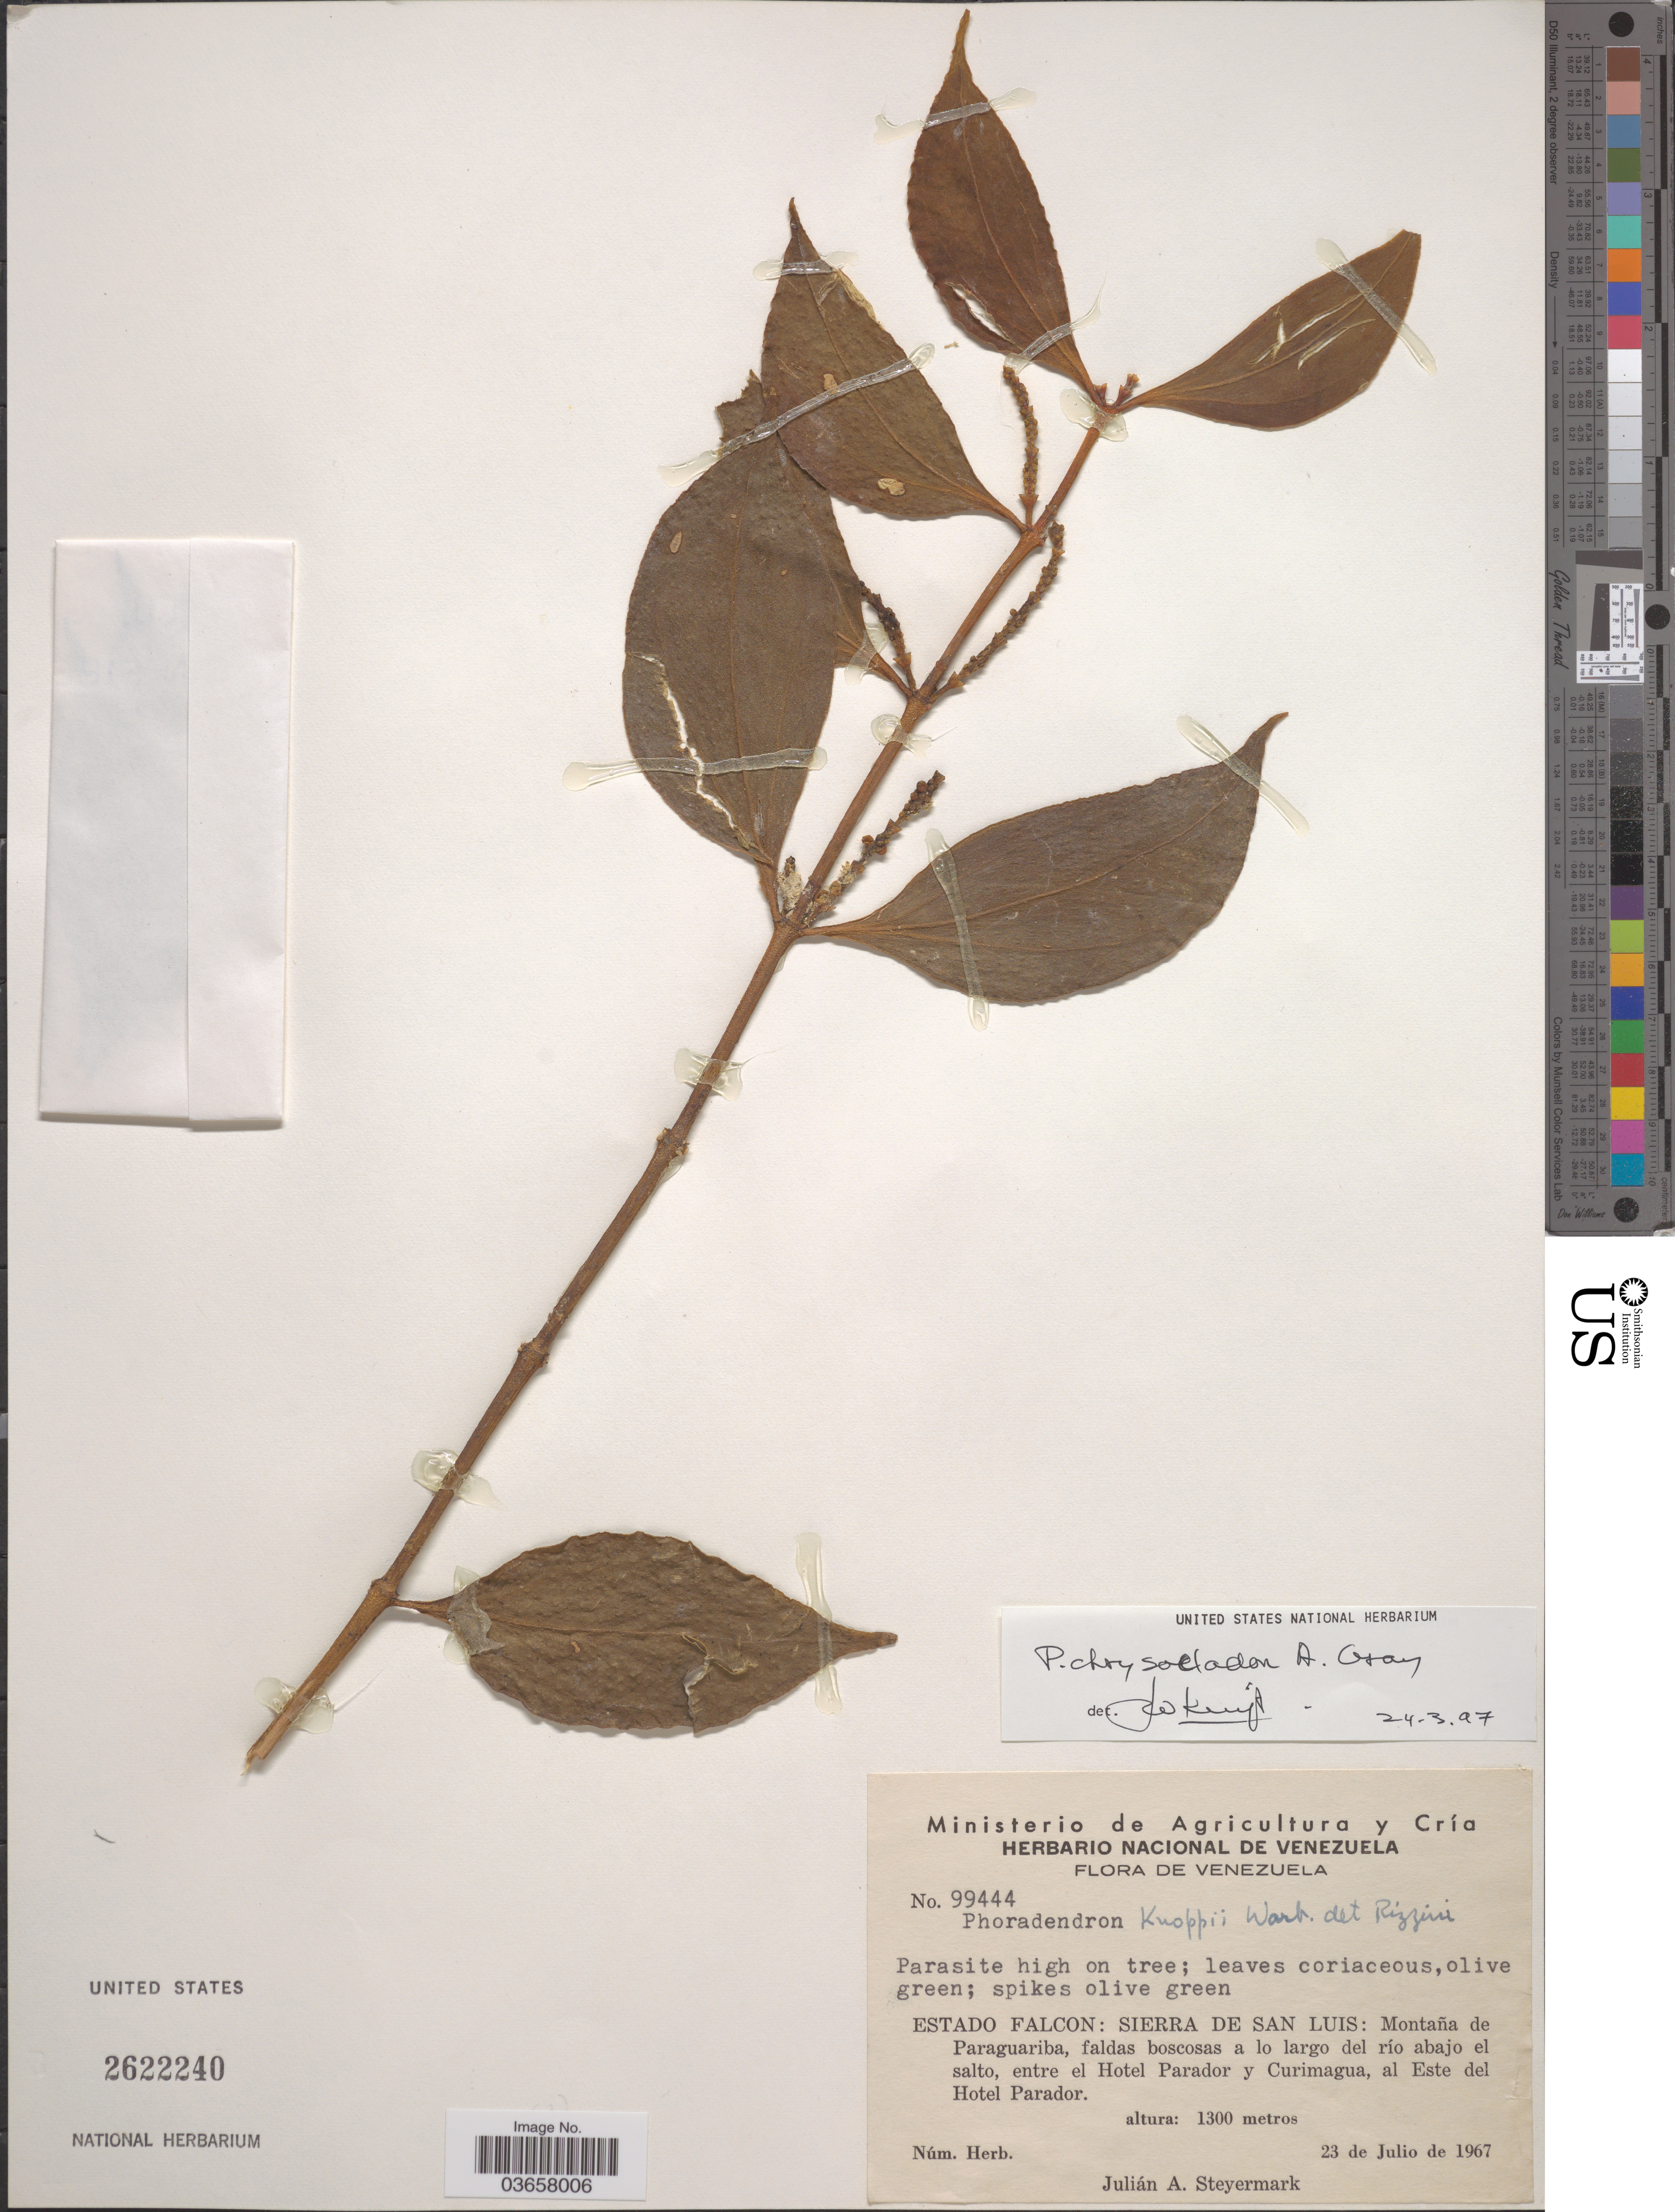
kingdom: Plantae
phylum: Tracheophyta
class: Magnoliopsida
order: Santalales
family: Viscaceae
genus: Phoradendron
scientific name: Phoradendron chrysocladon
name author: A. Gray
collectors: J. Steyermark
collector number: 99444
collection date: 1967-07-23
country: Venezuela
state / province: Falcón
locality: Sierra de San Luis: Montaña de Paraguariba, faldas boscosas a lo largo del río abajo el salto, entre el Hotel Parador y Curimagua, al Este del Hotel Parador.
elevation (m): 1300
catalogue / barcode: US 2622240